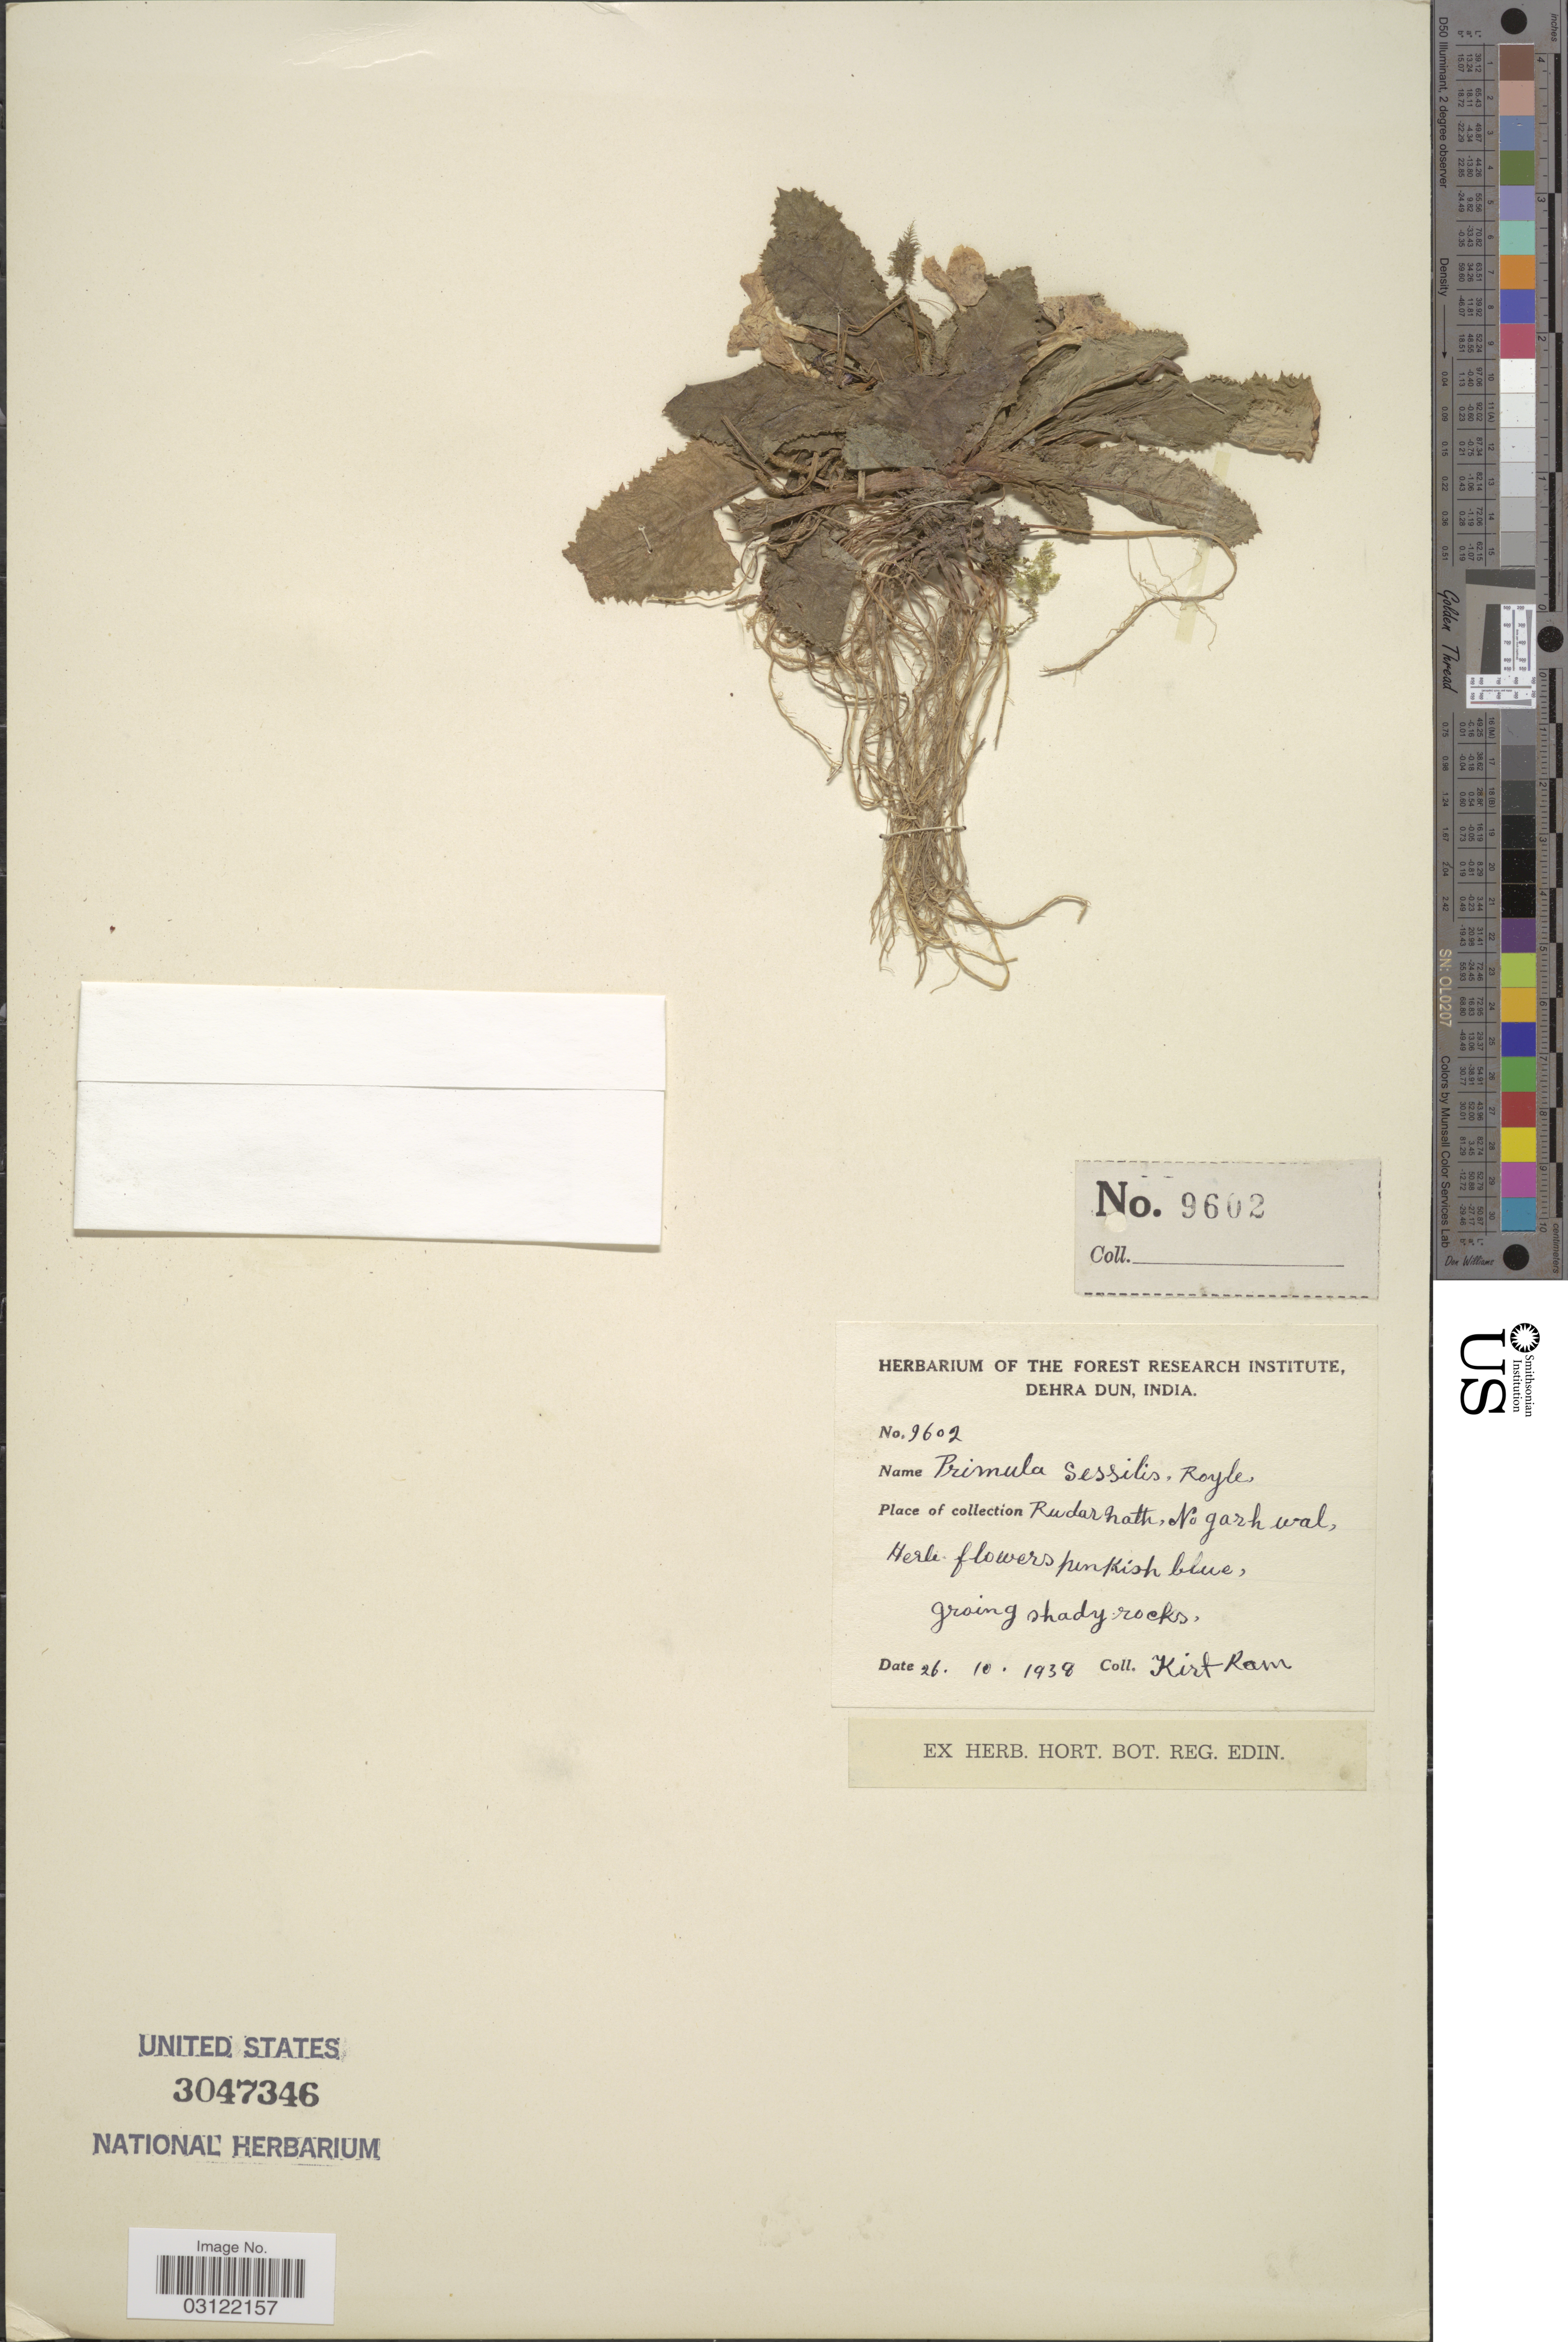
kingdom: Plantae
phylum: Tracheophyta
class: Magnoliopsida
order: Ericales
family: Primulaceae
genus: Primula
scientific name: Primula sessilis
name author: Royle ex Craib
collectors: K. Ram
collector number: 9602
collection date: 1938-10-26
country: India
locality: Rudarnath, No garh wal.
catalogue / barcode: US 3047346